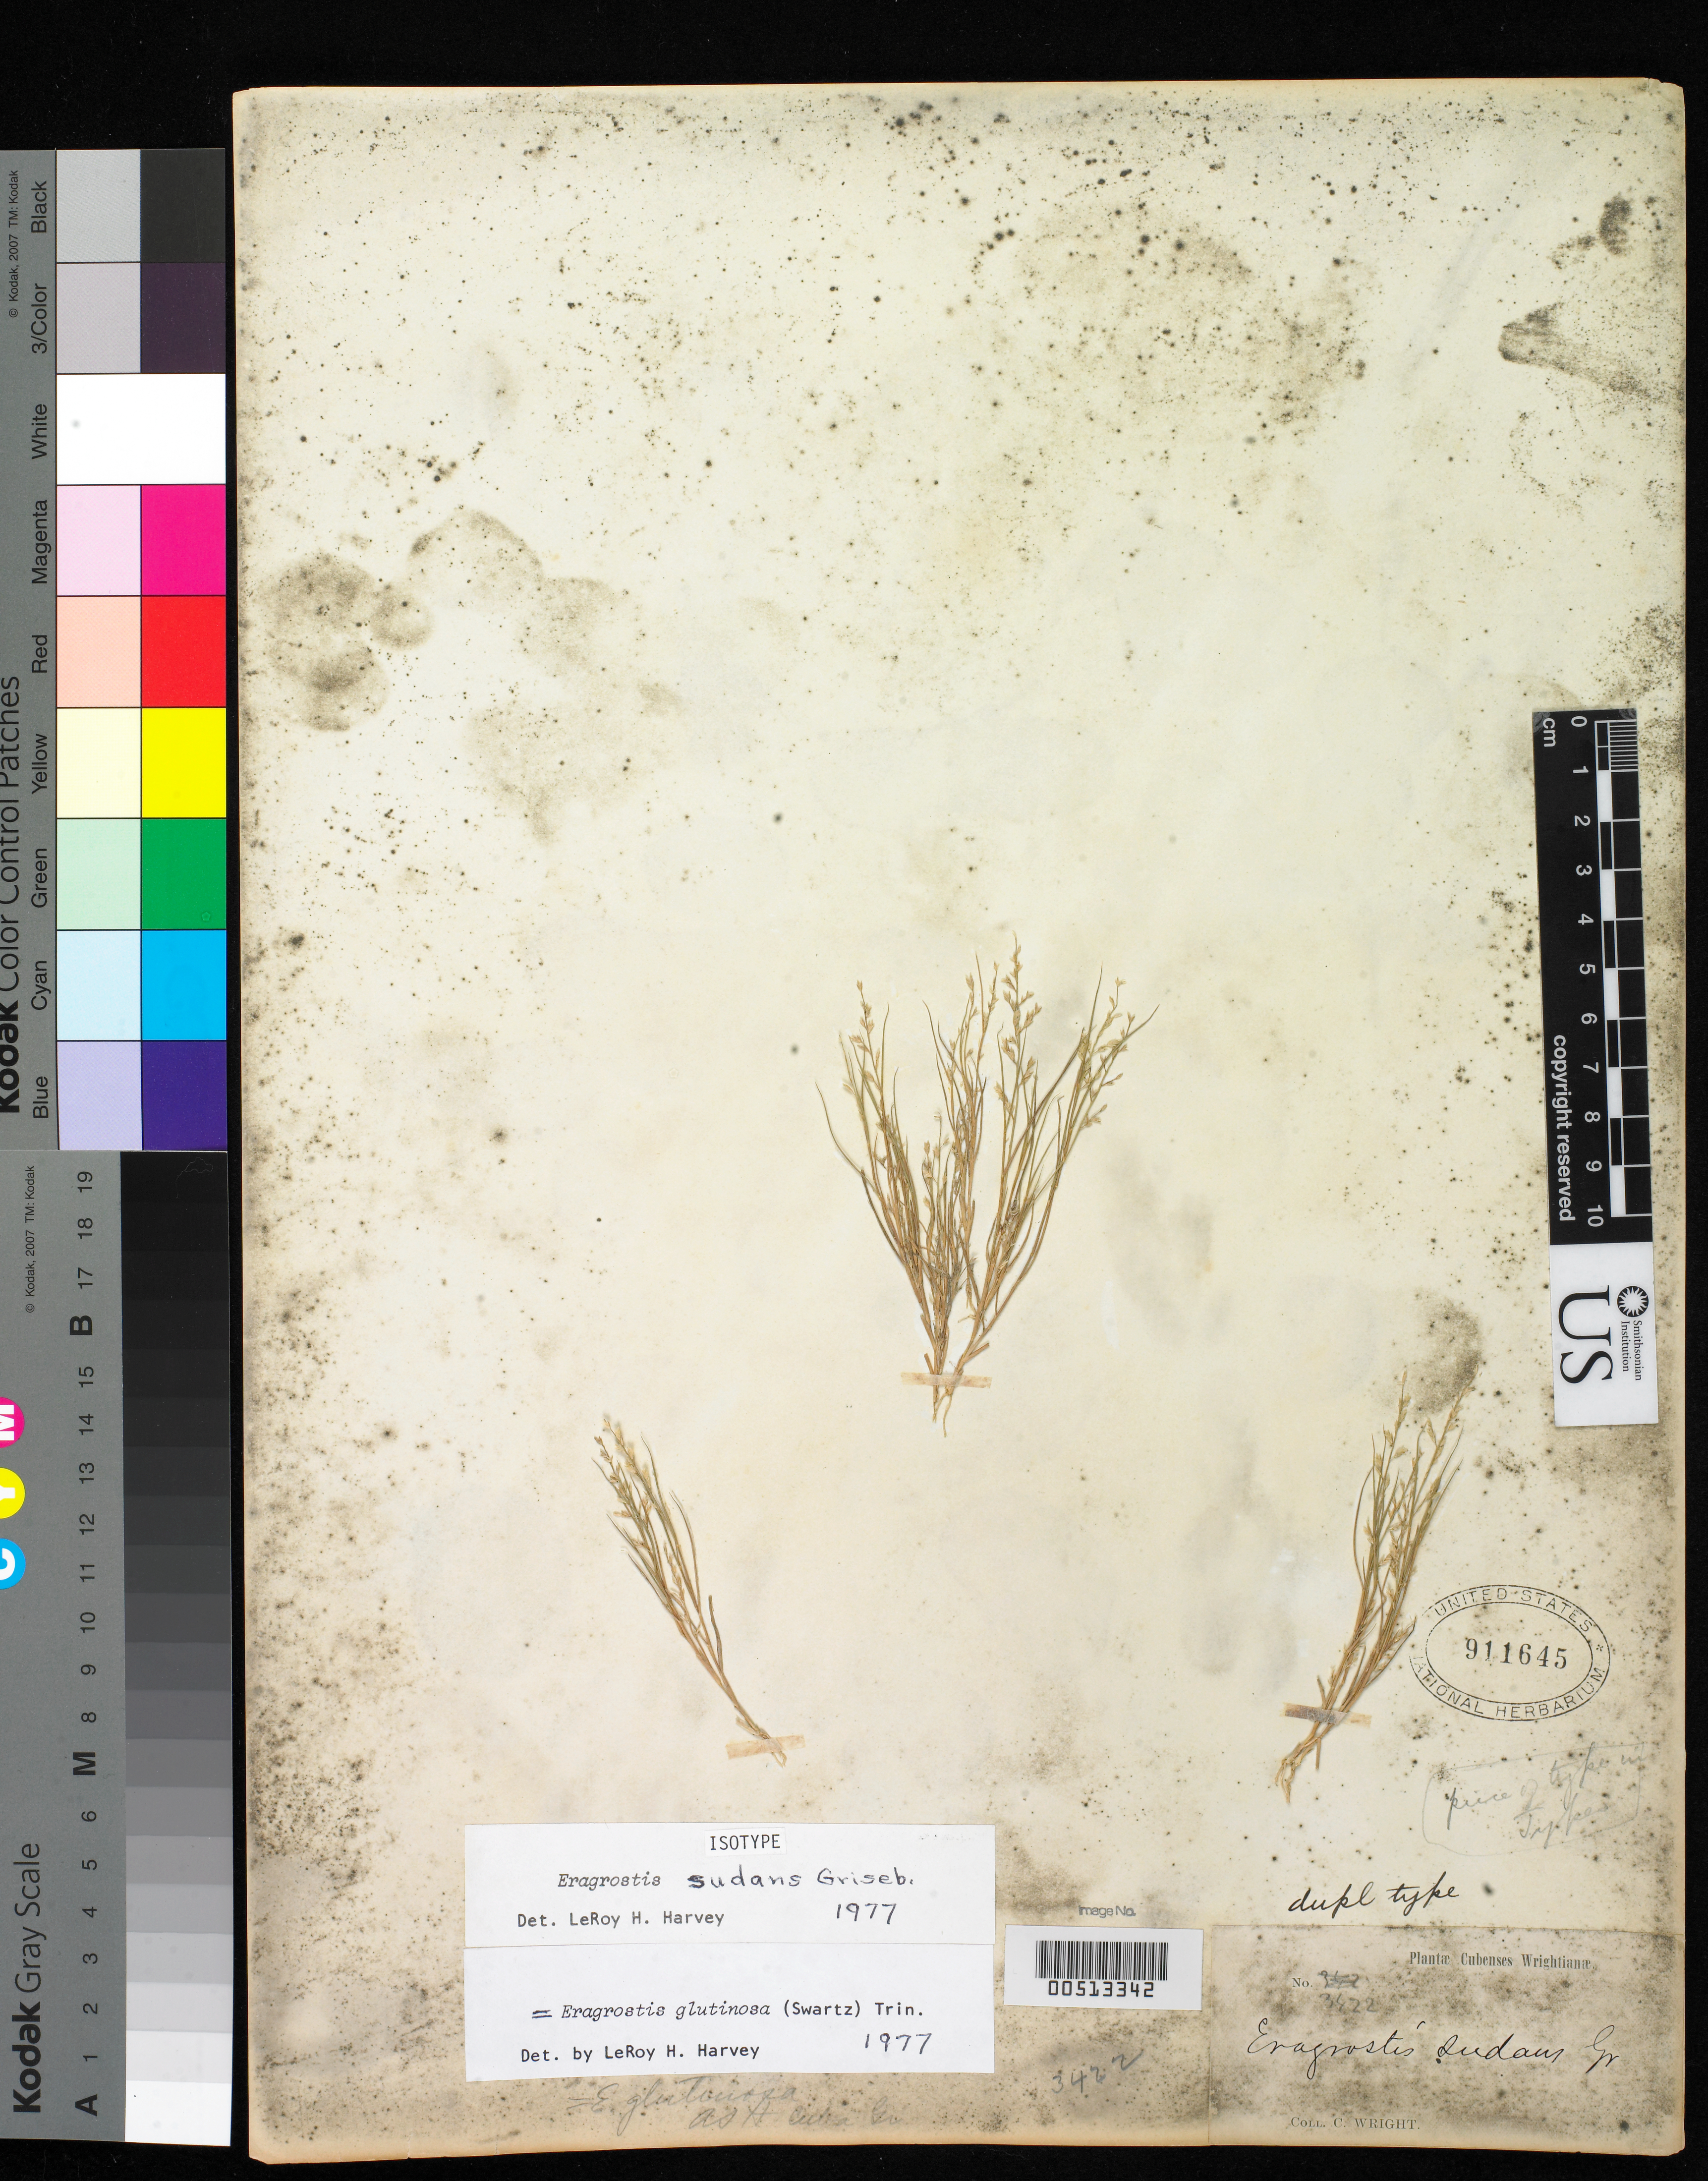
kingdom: Plantae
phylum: Tracheophyta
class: Liliopsida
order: Poales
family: Poaceae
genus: Eragrostis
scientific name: Eragrostis sudans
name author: Griseb.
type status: Isotype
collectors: C. Wright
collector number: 3422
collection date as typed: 1860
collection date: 1860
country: Cuba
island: Greater Antilles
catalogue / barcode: US 911645